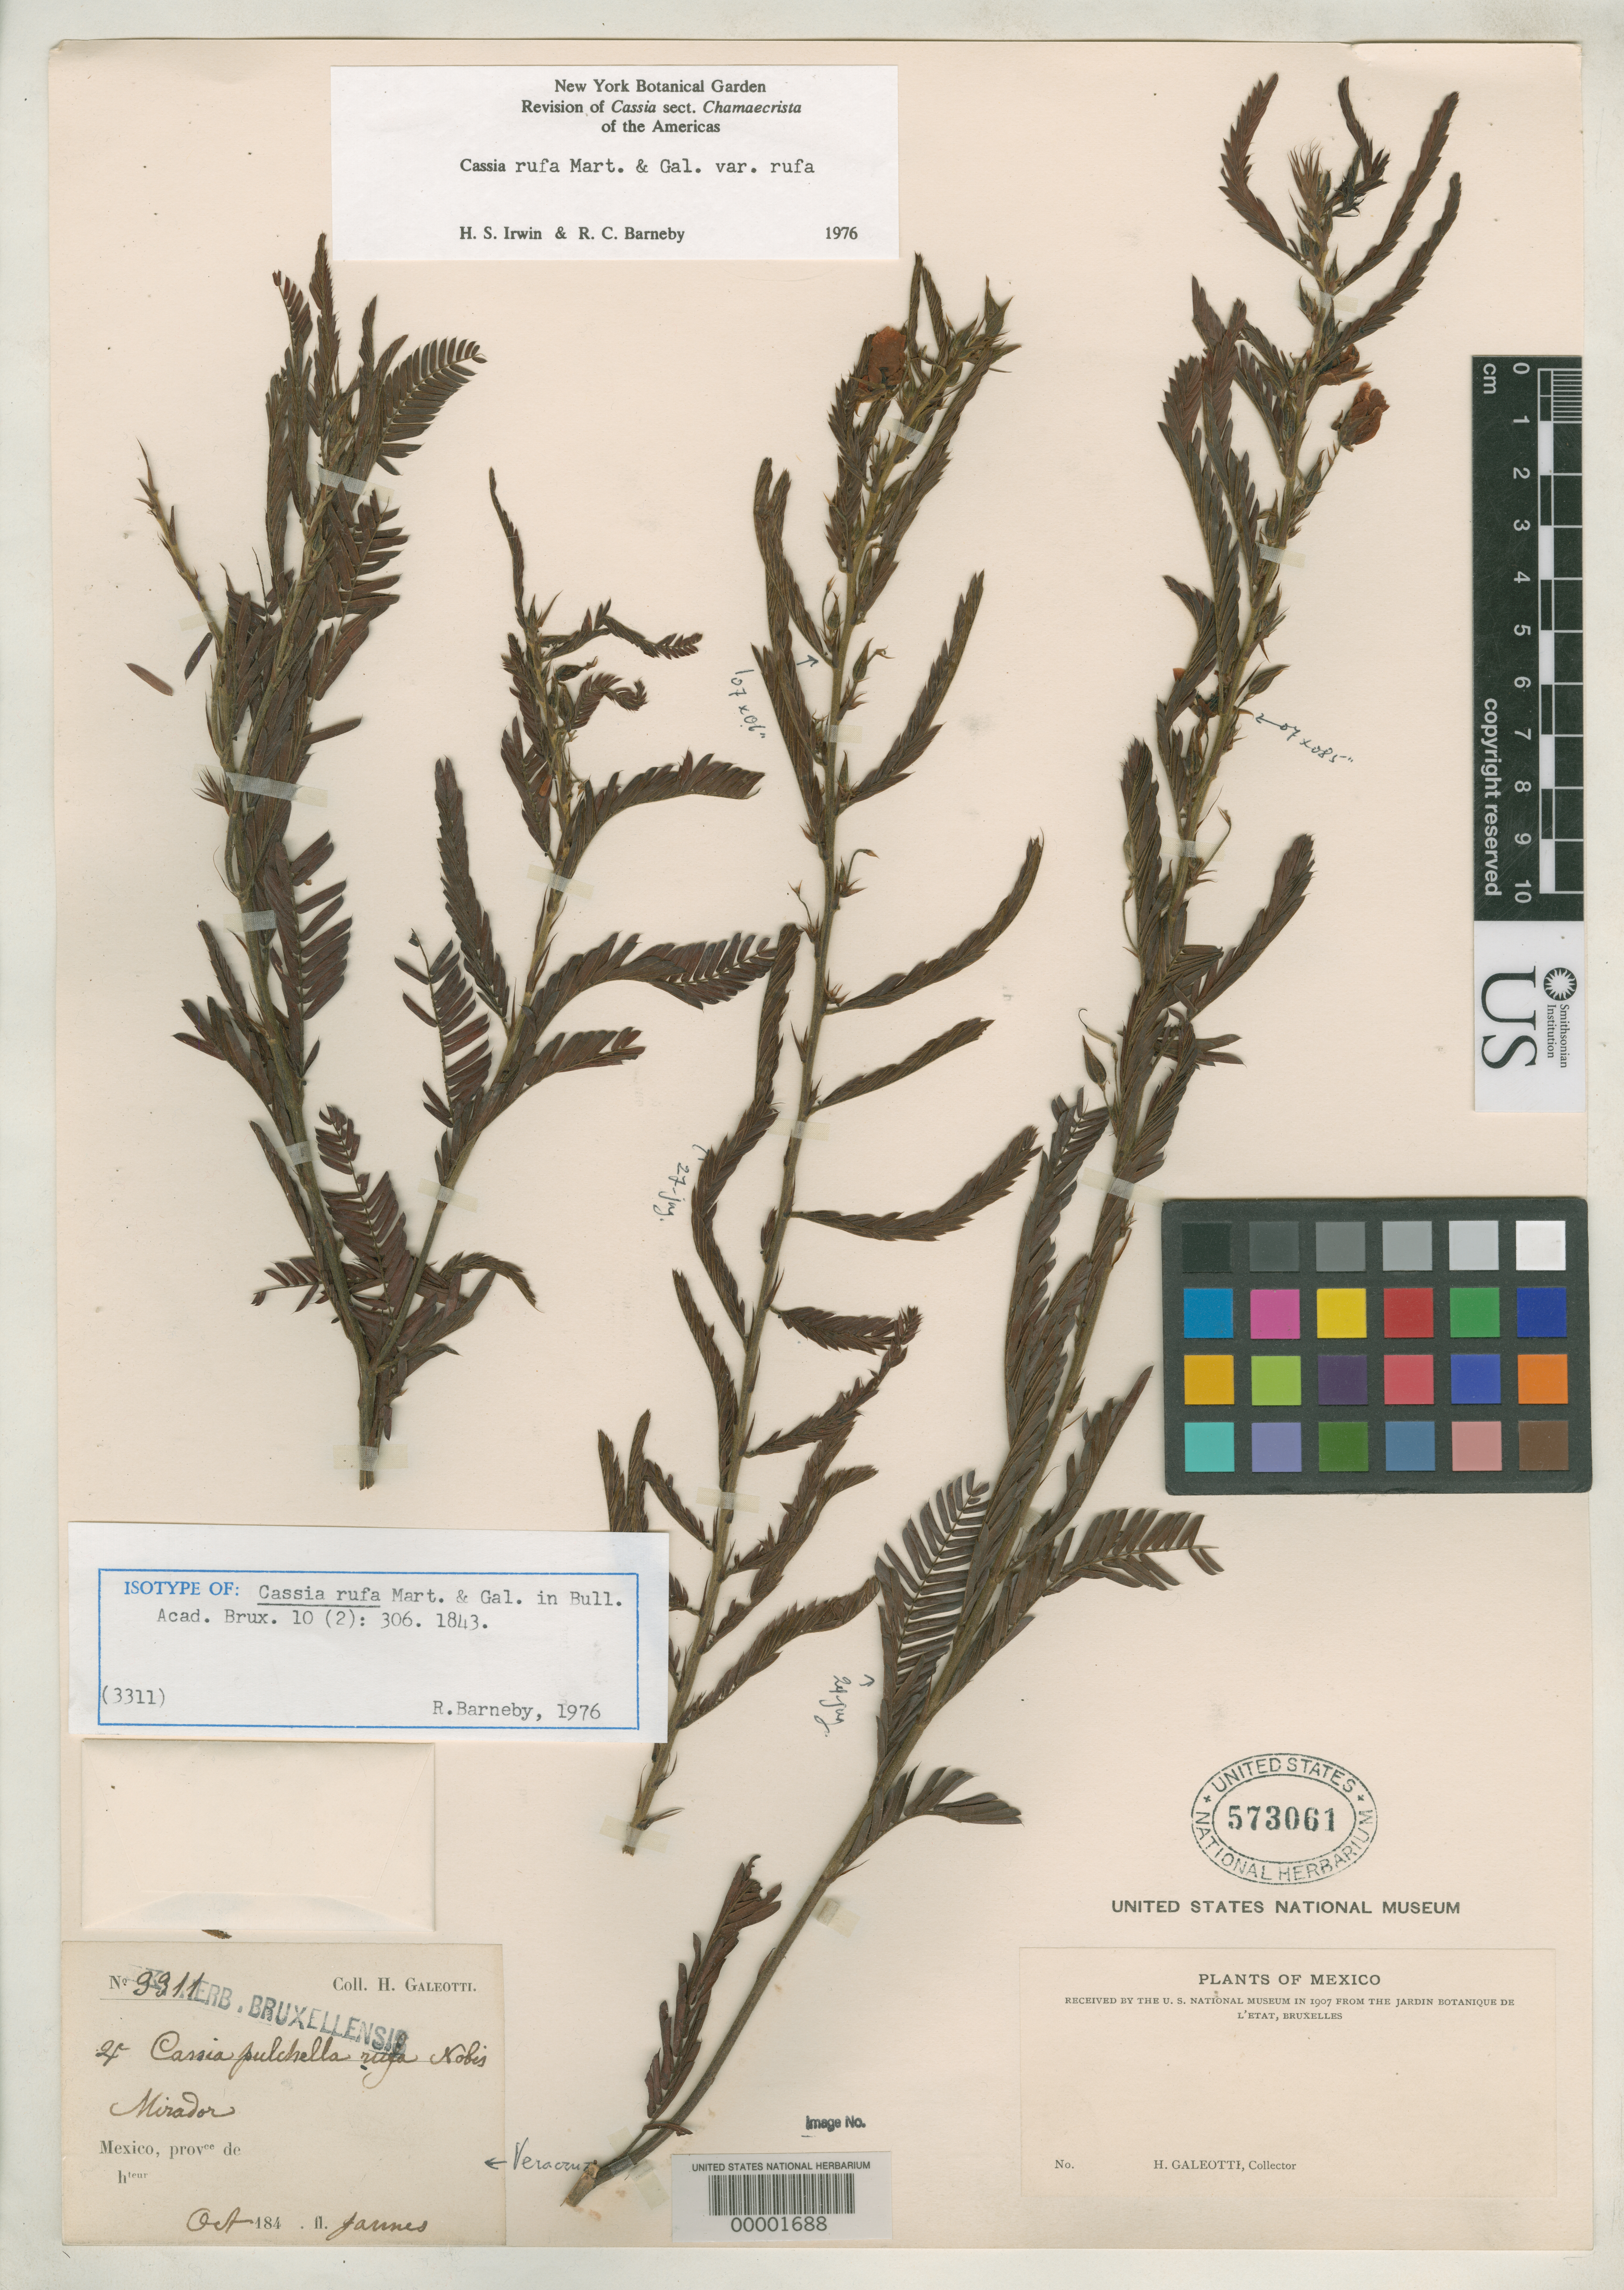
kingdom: Plantae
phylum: Tracheophyta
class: Magnoliopsida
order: Fabales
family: Fabaceae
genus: Cassia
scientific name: Cassia rufa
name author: M. Martens & Galeotti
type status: Isotype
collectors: H. G. Galeotti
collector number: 3311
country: Mexico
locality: Mirador.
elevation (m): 914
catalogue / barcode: US 573061